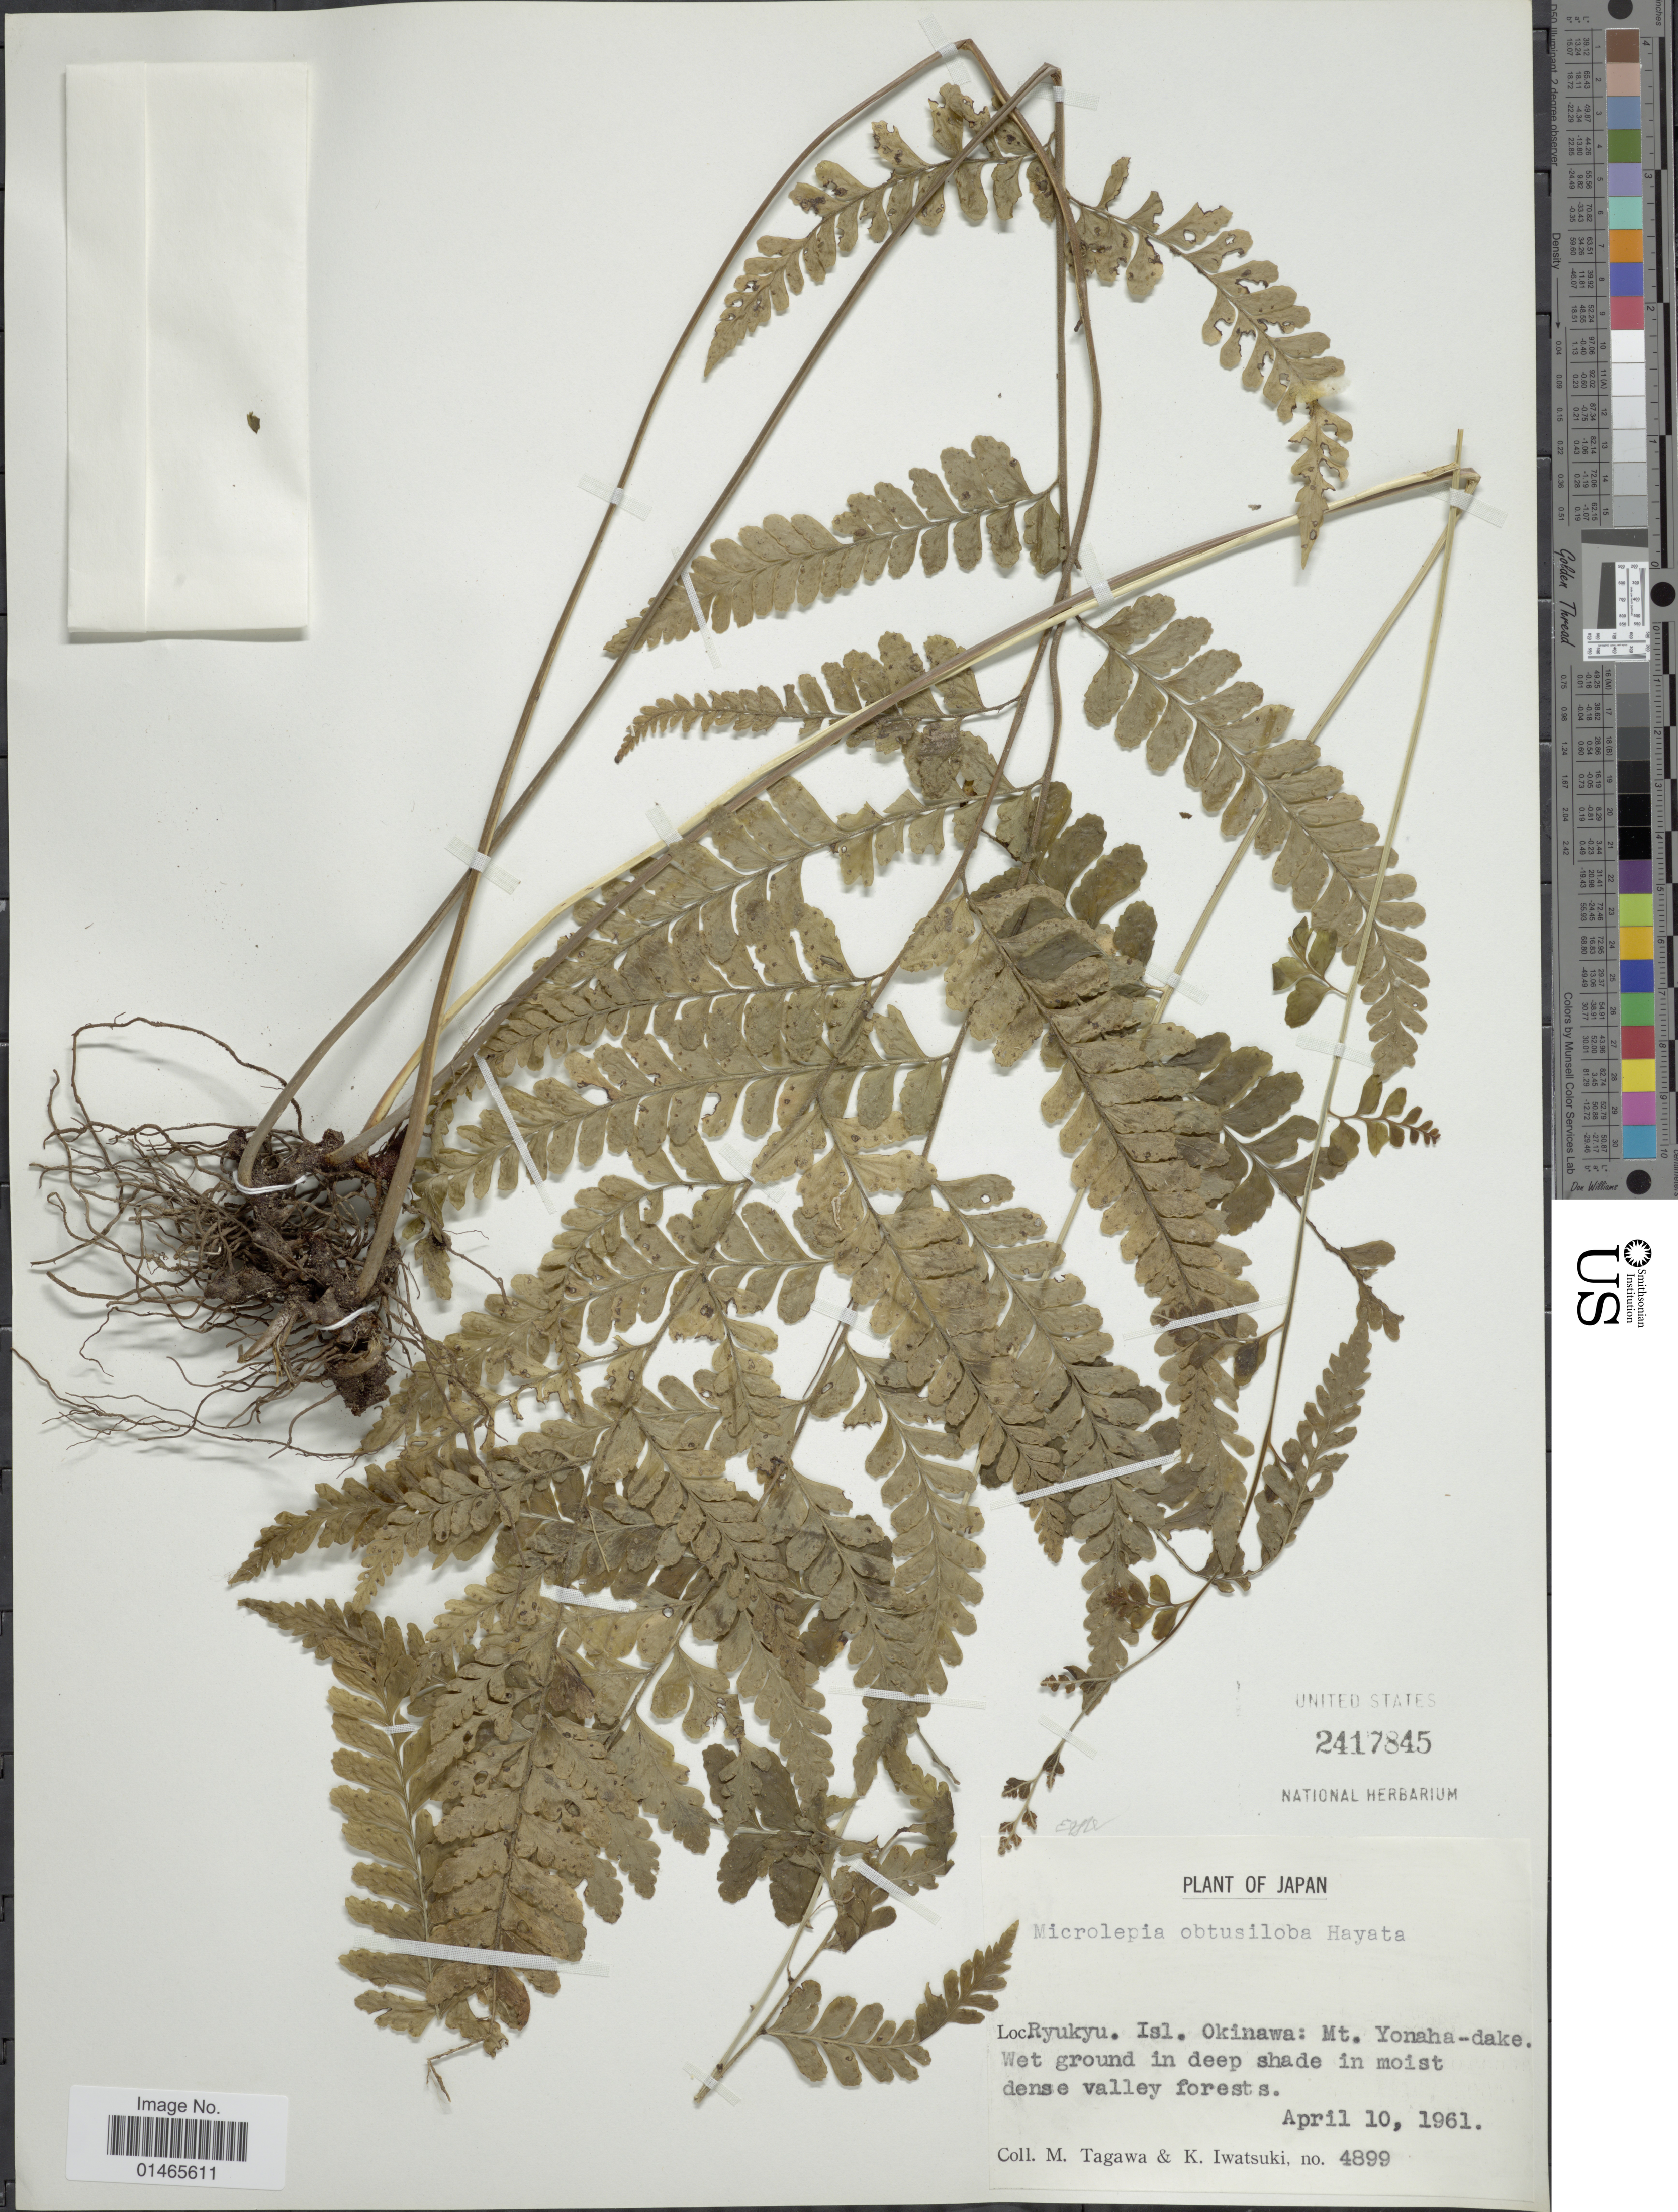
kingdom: Plantae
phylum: Tracheophyta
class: Polypodiopsida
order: Polypodiales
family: Dennstaedtiaceae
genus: Microlepia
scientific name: Microlepia obtusiloba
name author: Hayata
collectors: M. Tagawa & K. Iwatsuki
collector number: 4899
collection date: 1961-04-10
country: Japan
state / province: Okinawa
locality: Ryukyu. Isl., Mt. Yonaha-dake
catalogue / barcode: US 2417845